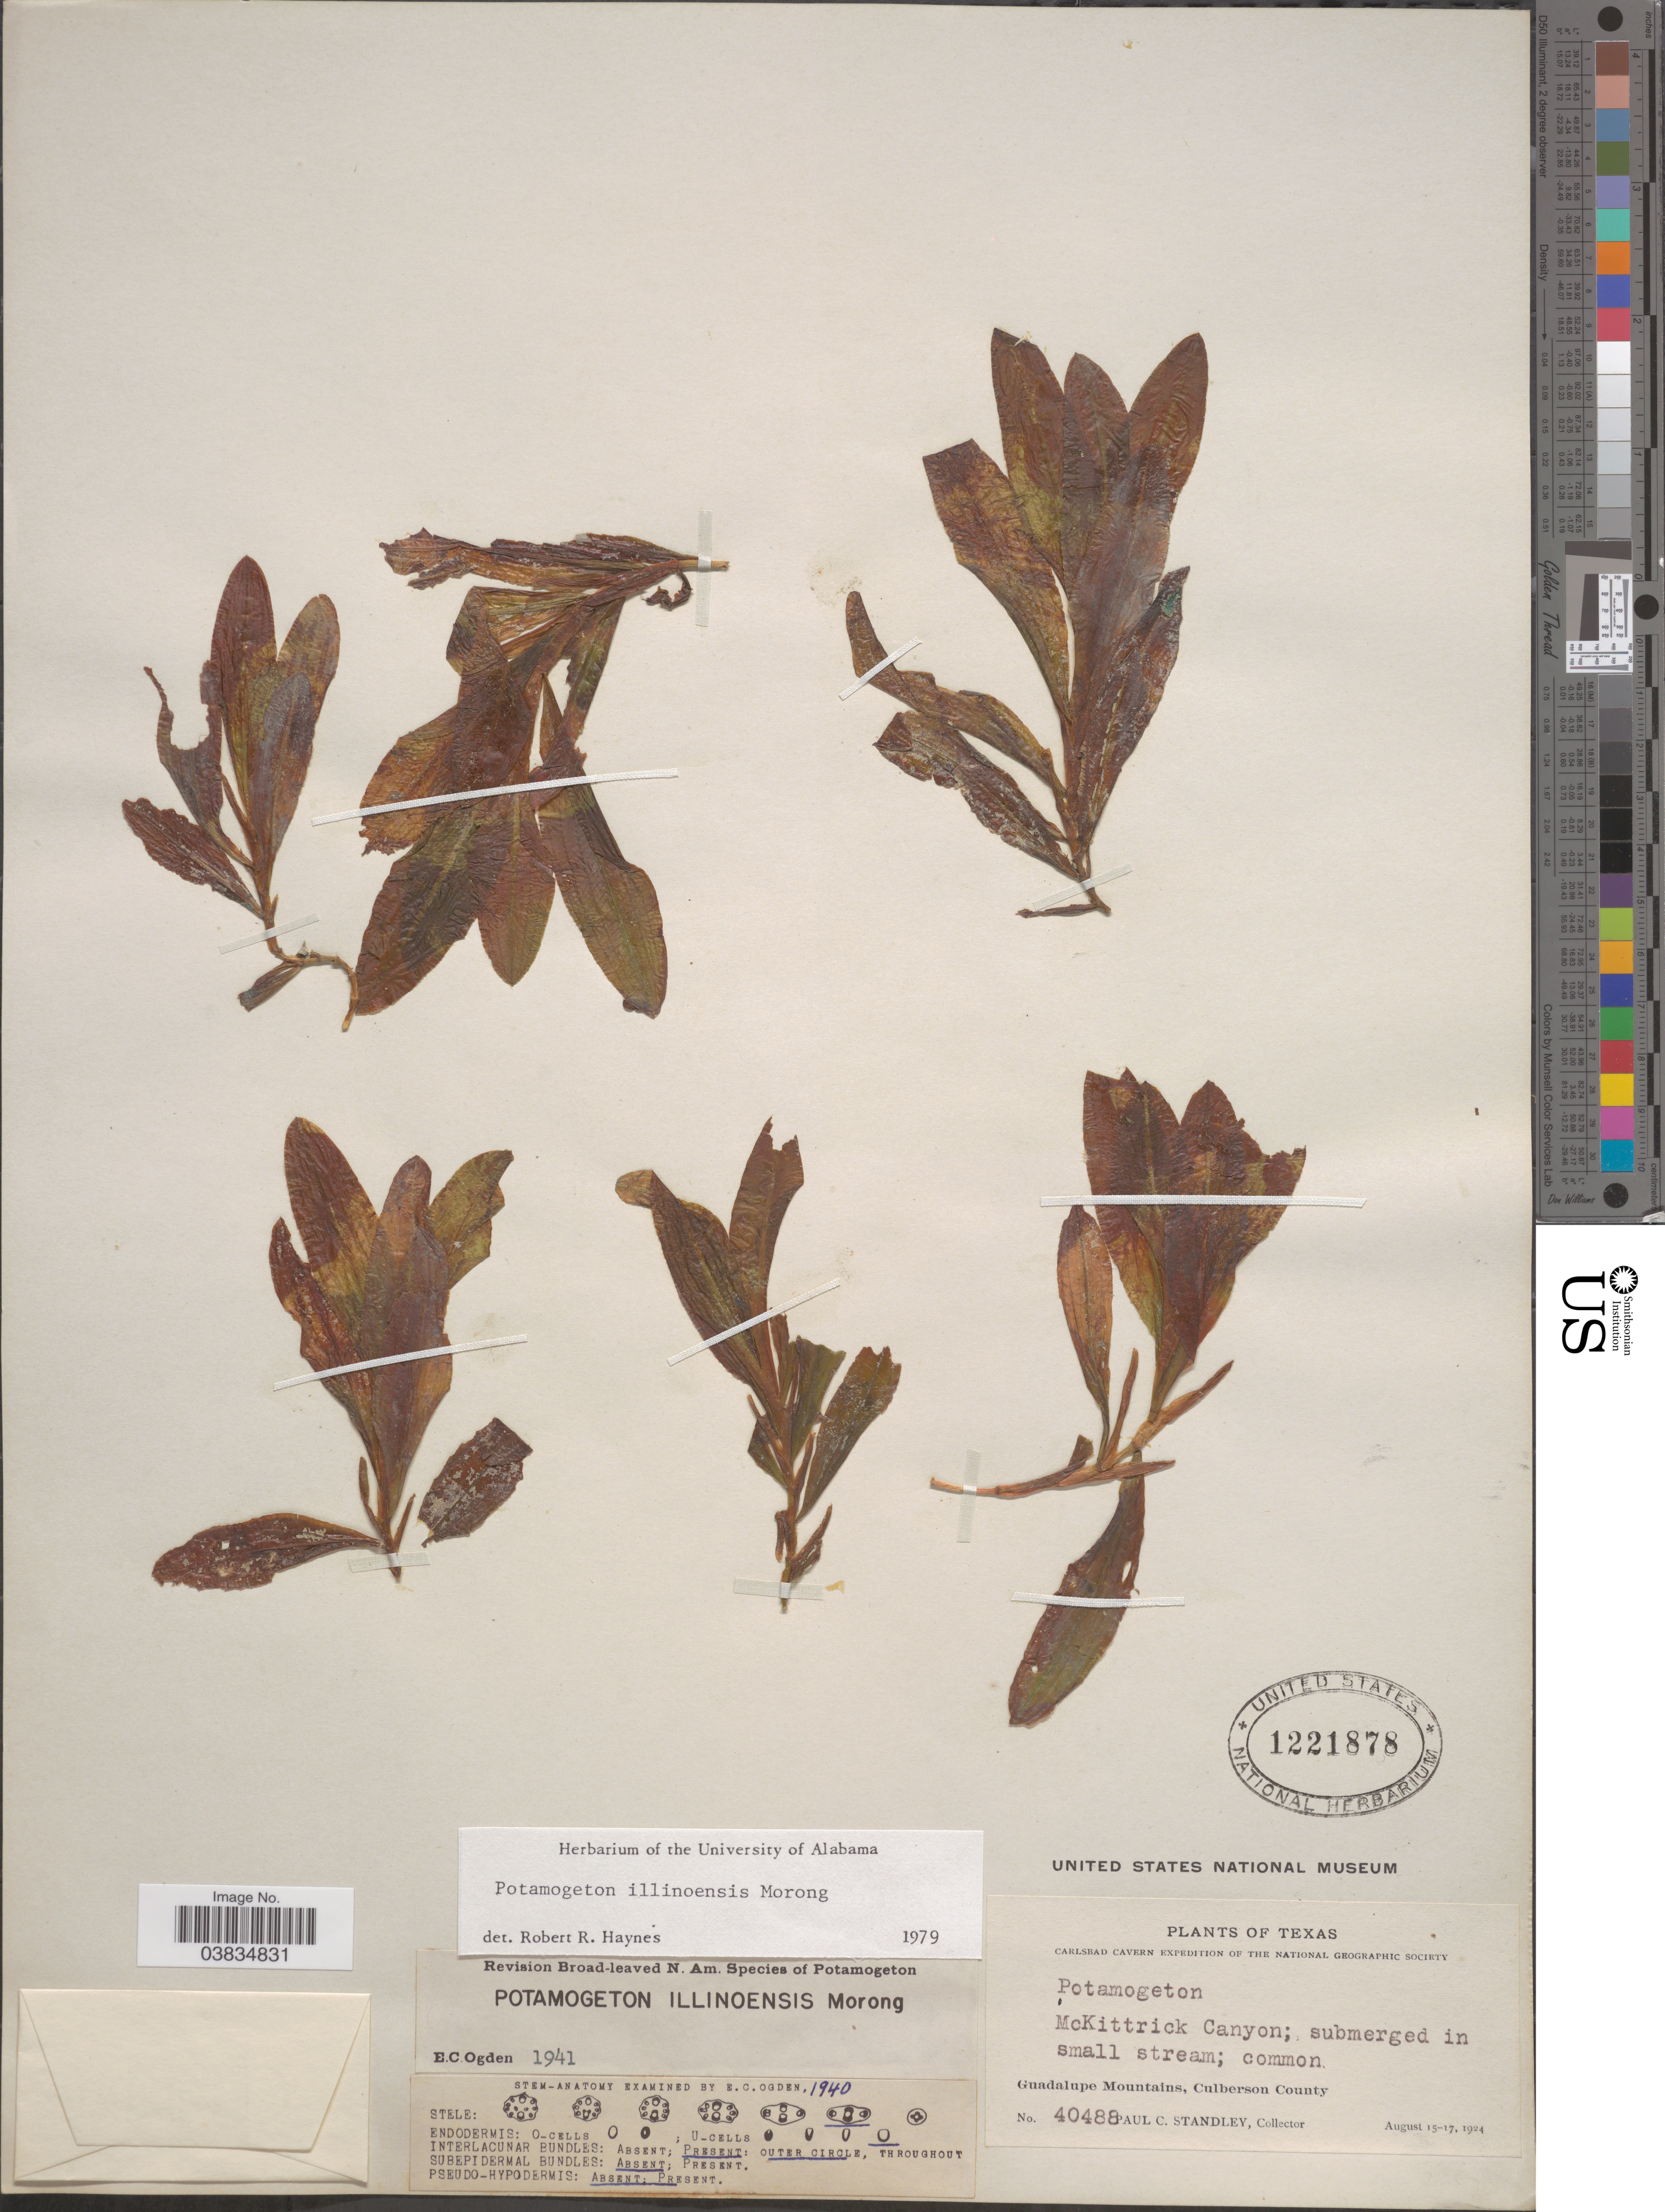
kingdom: Plantae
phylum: Tracheophyta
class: Liliopsida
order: Alismatales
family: Potamogetonaceae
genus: Potamogeton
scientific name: Potamogeton illinoensis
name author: Morong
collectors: P. C. Standley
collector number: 40488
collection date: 1924-08-15/1924-08-17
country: United States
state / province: Texas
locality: McKittrick Canyon; submerged in small stream. Guadalupe Mountains, Culberson County.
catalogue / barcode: US 1221878